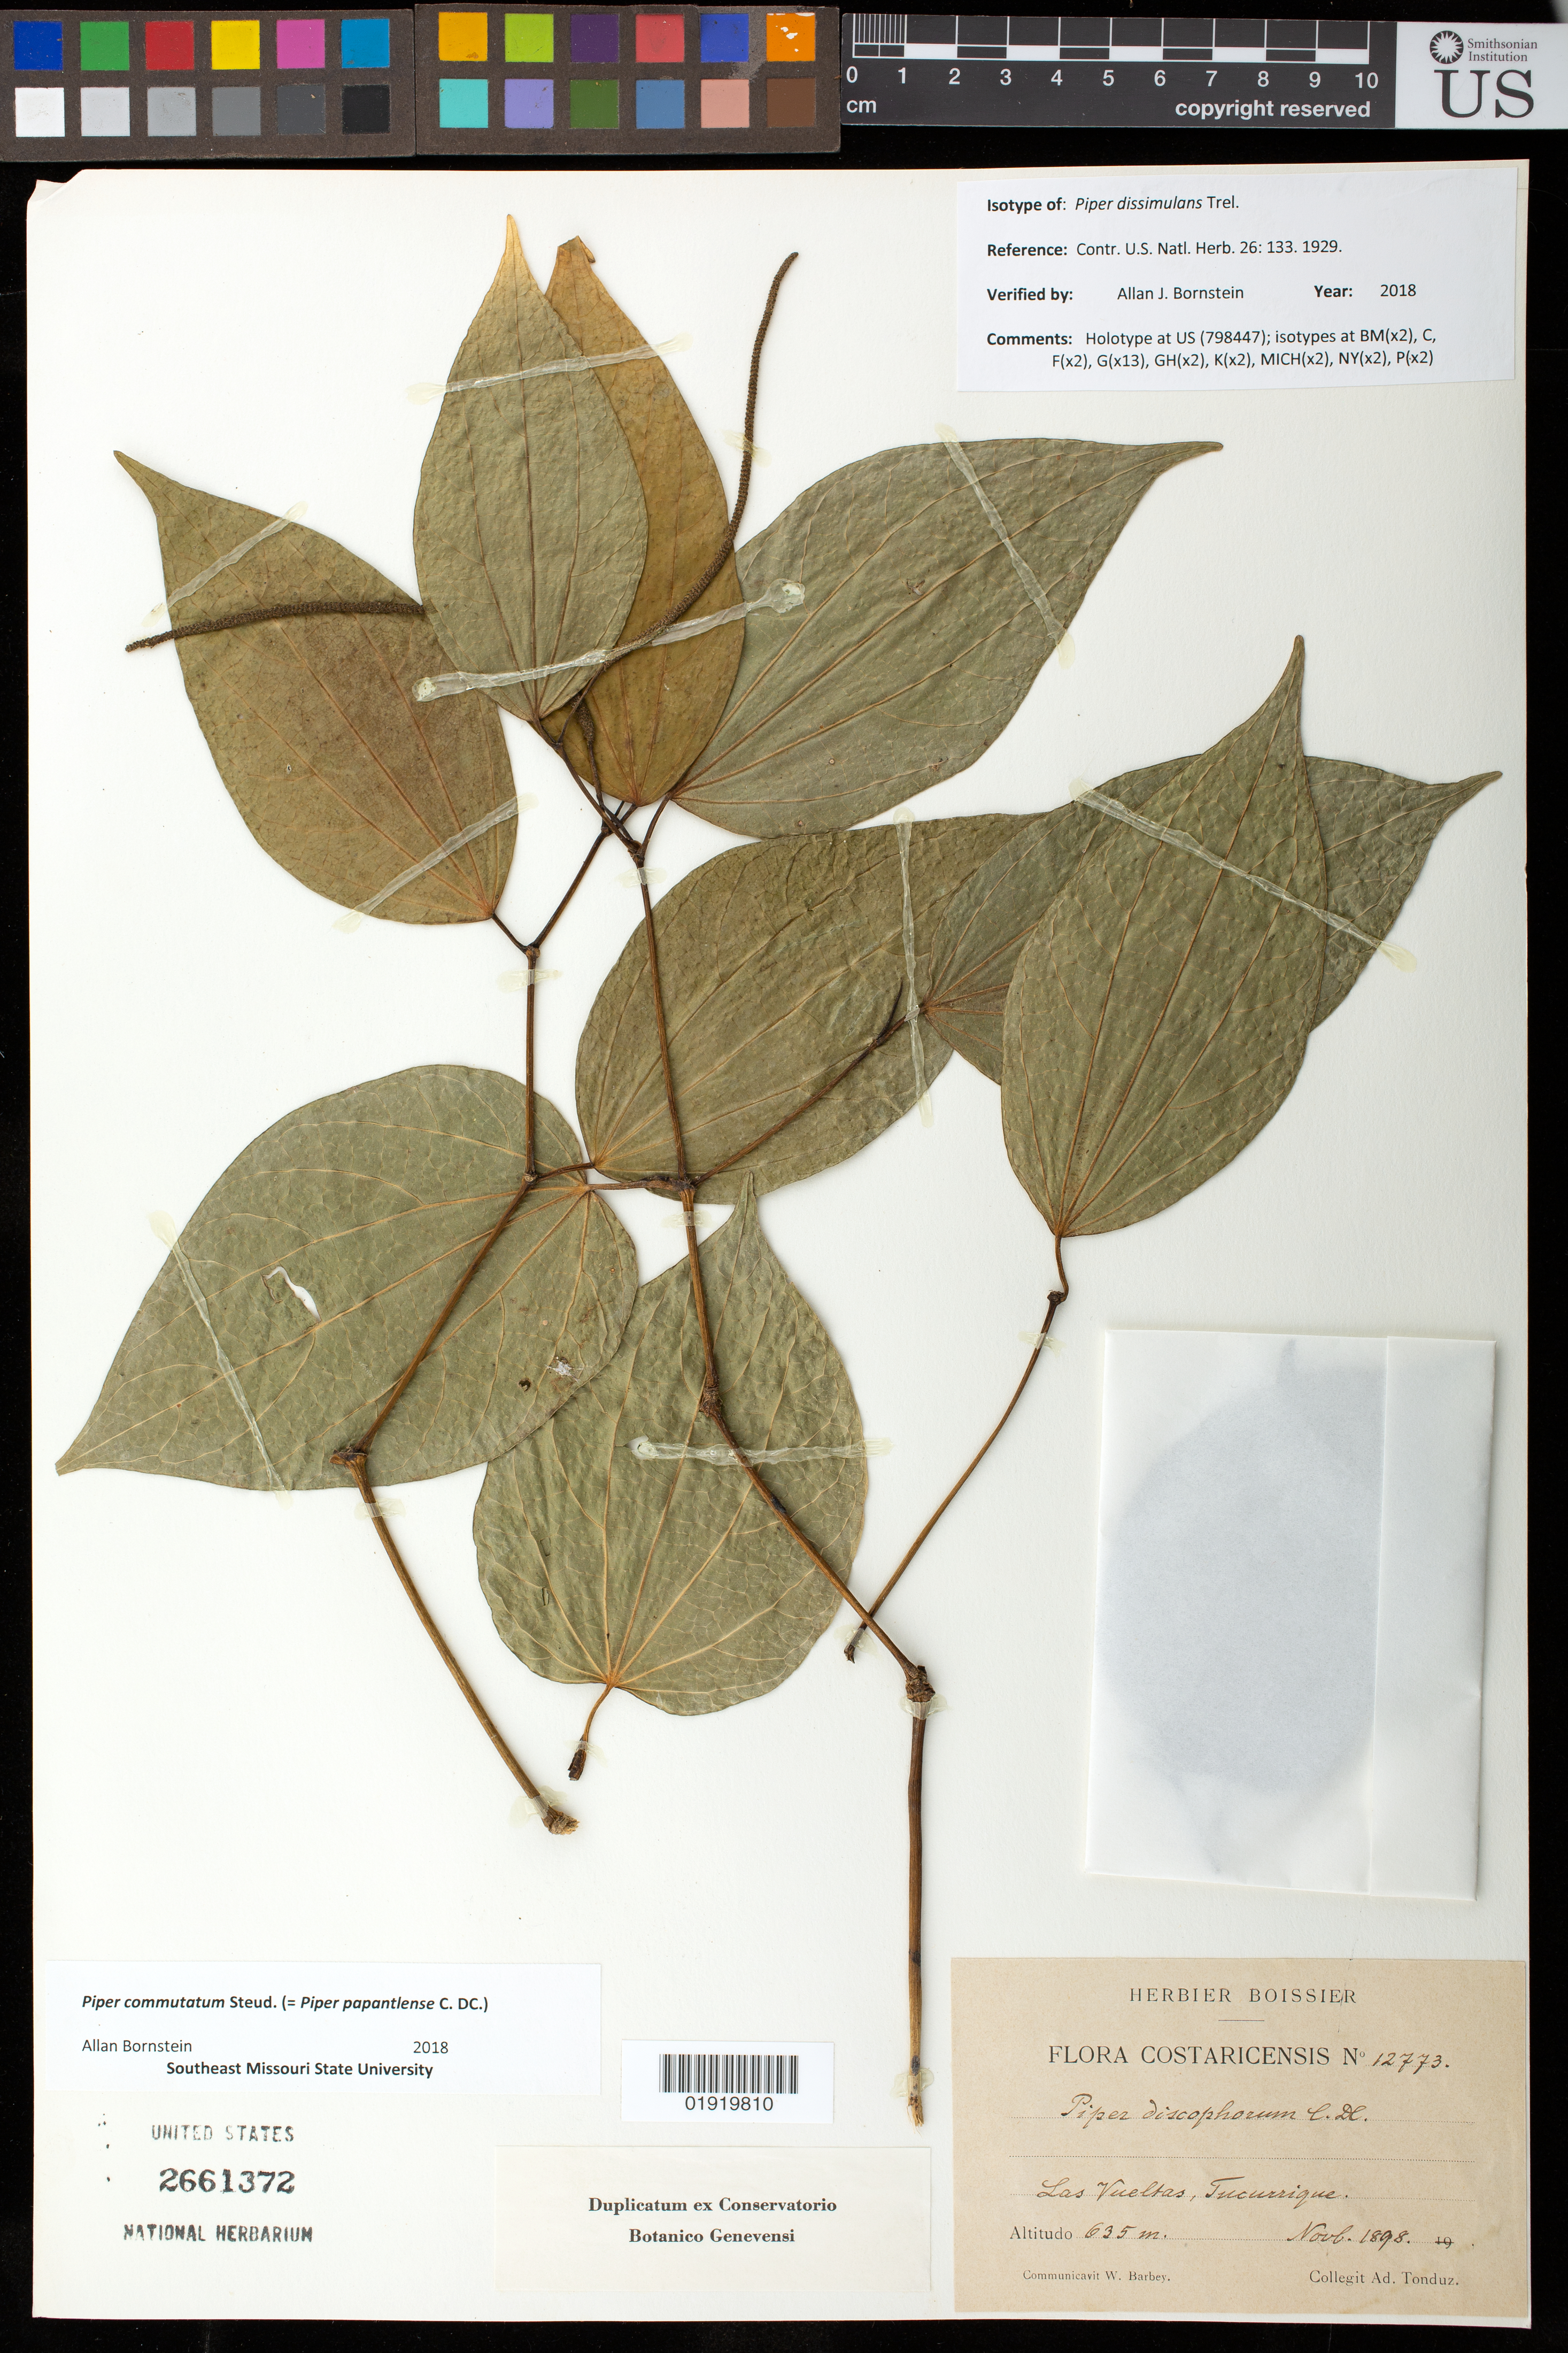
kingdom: Plantae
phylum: Tracheophyta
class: Magnoliopsida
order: Piperales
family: Piperaceae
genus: Piper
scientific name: Piper dissimulans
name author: Trel.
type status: Isotype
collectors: A. Tonduz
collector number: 12773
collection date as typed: Nov 1898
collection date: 1898-11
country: Costa Rica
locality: Las Vueltas, Tucurrique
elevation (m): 635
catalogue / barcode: US 2661372